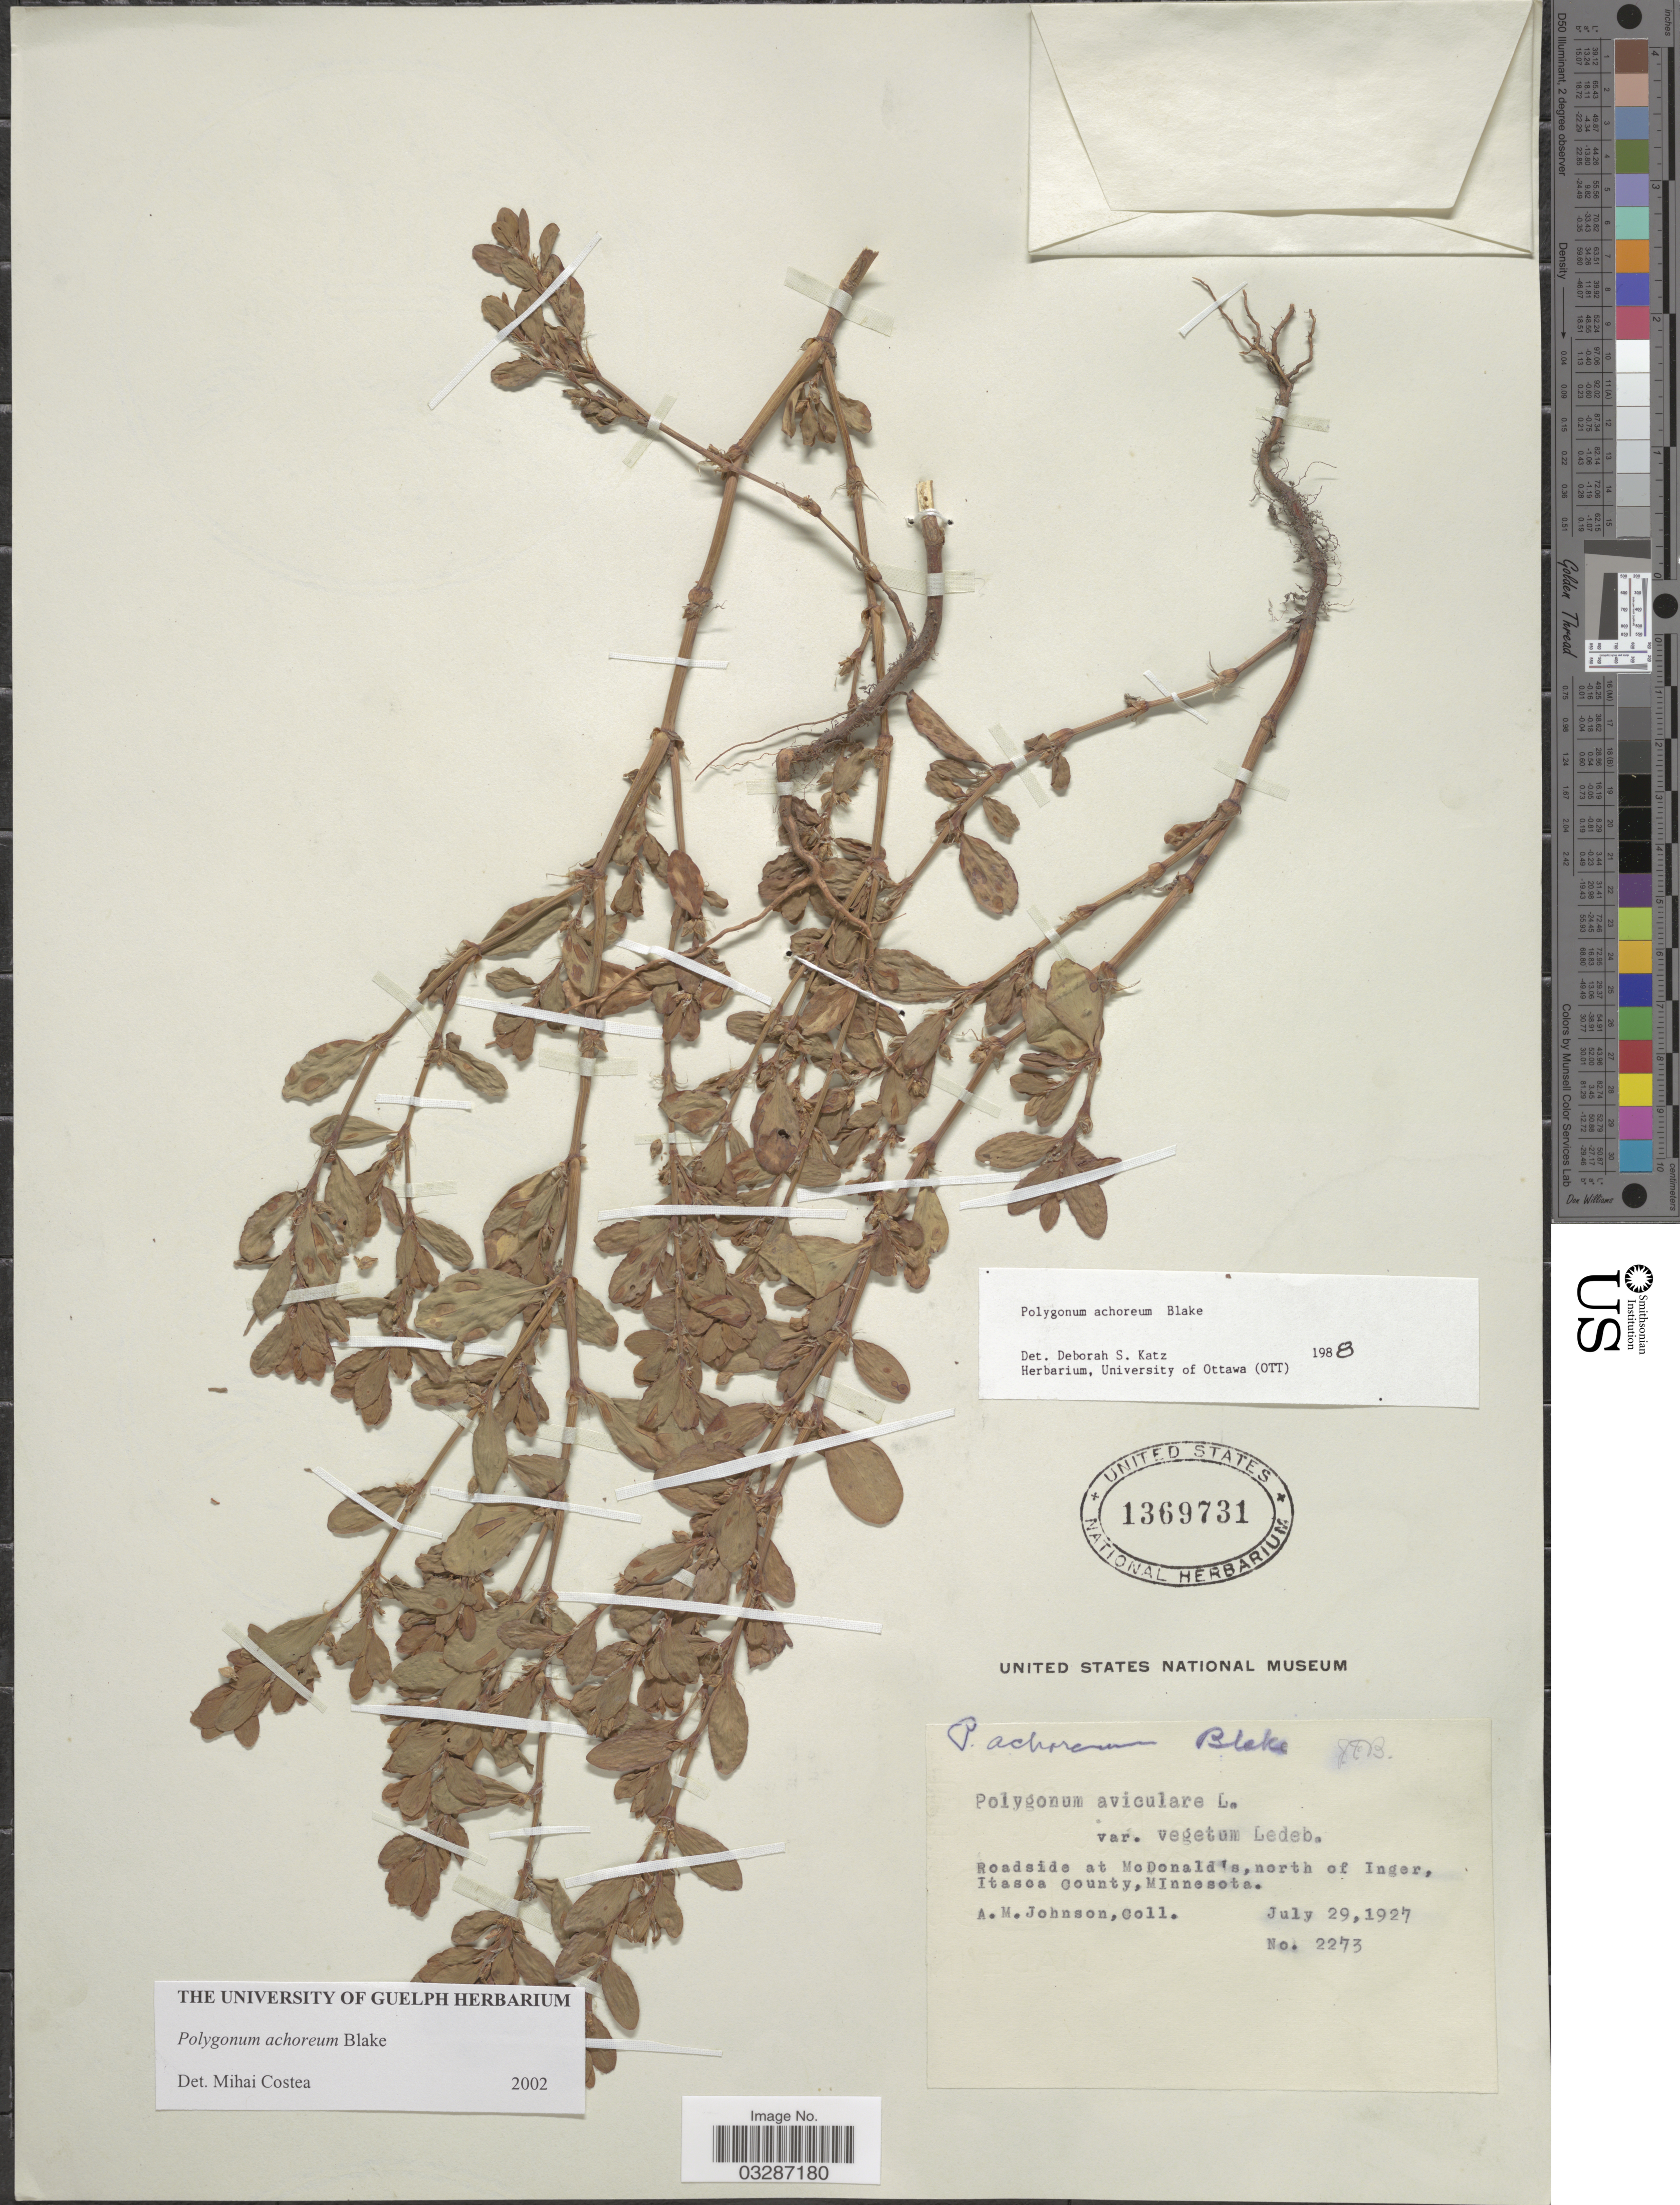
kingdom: Plantae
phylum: Tracheophyta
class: Magnoliopsida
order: Caryophyllales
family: Polygonaceae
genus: Polygonum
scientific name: Polygonum achoreum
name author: S.F. Blake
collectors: A. M. Johnson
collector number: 2273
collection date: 1927-07-29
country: United States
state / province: Minnesota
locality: Roadside at McDonald's, north of Inger, Itasca County.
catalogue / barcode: US 1369731